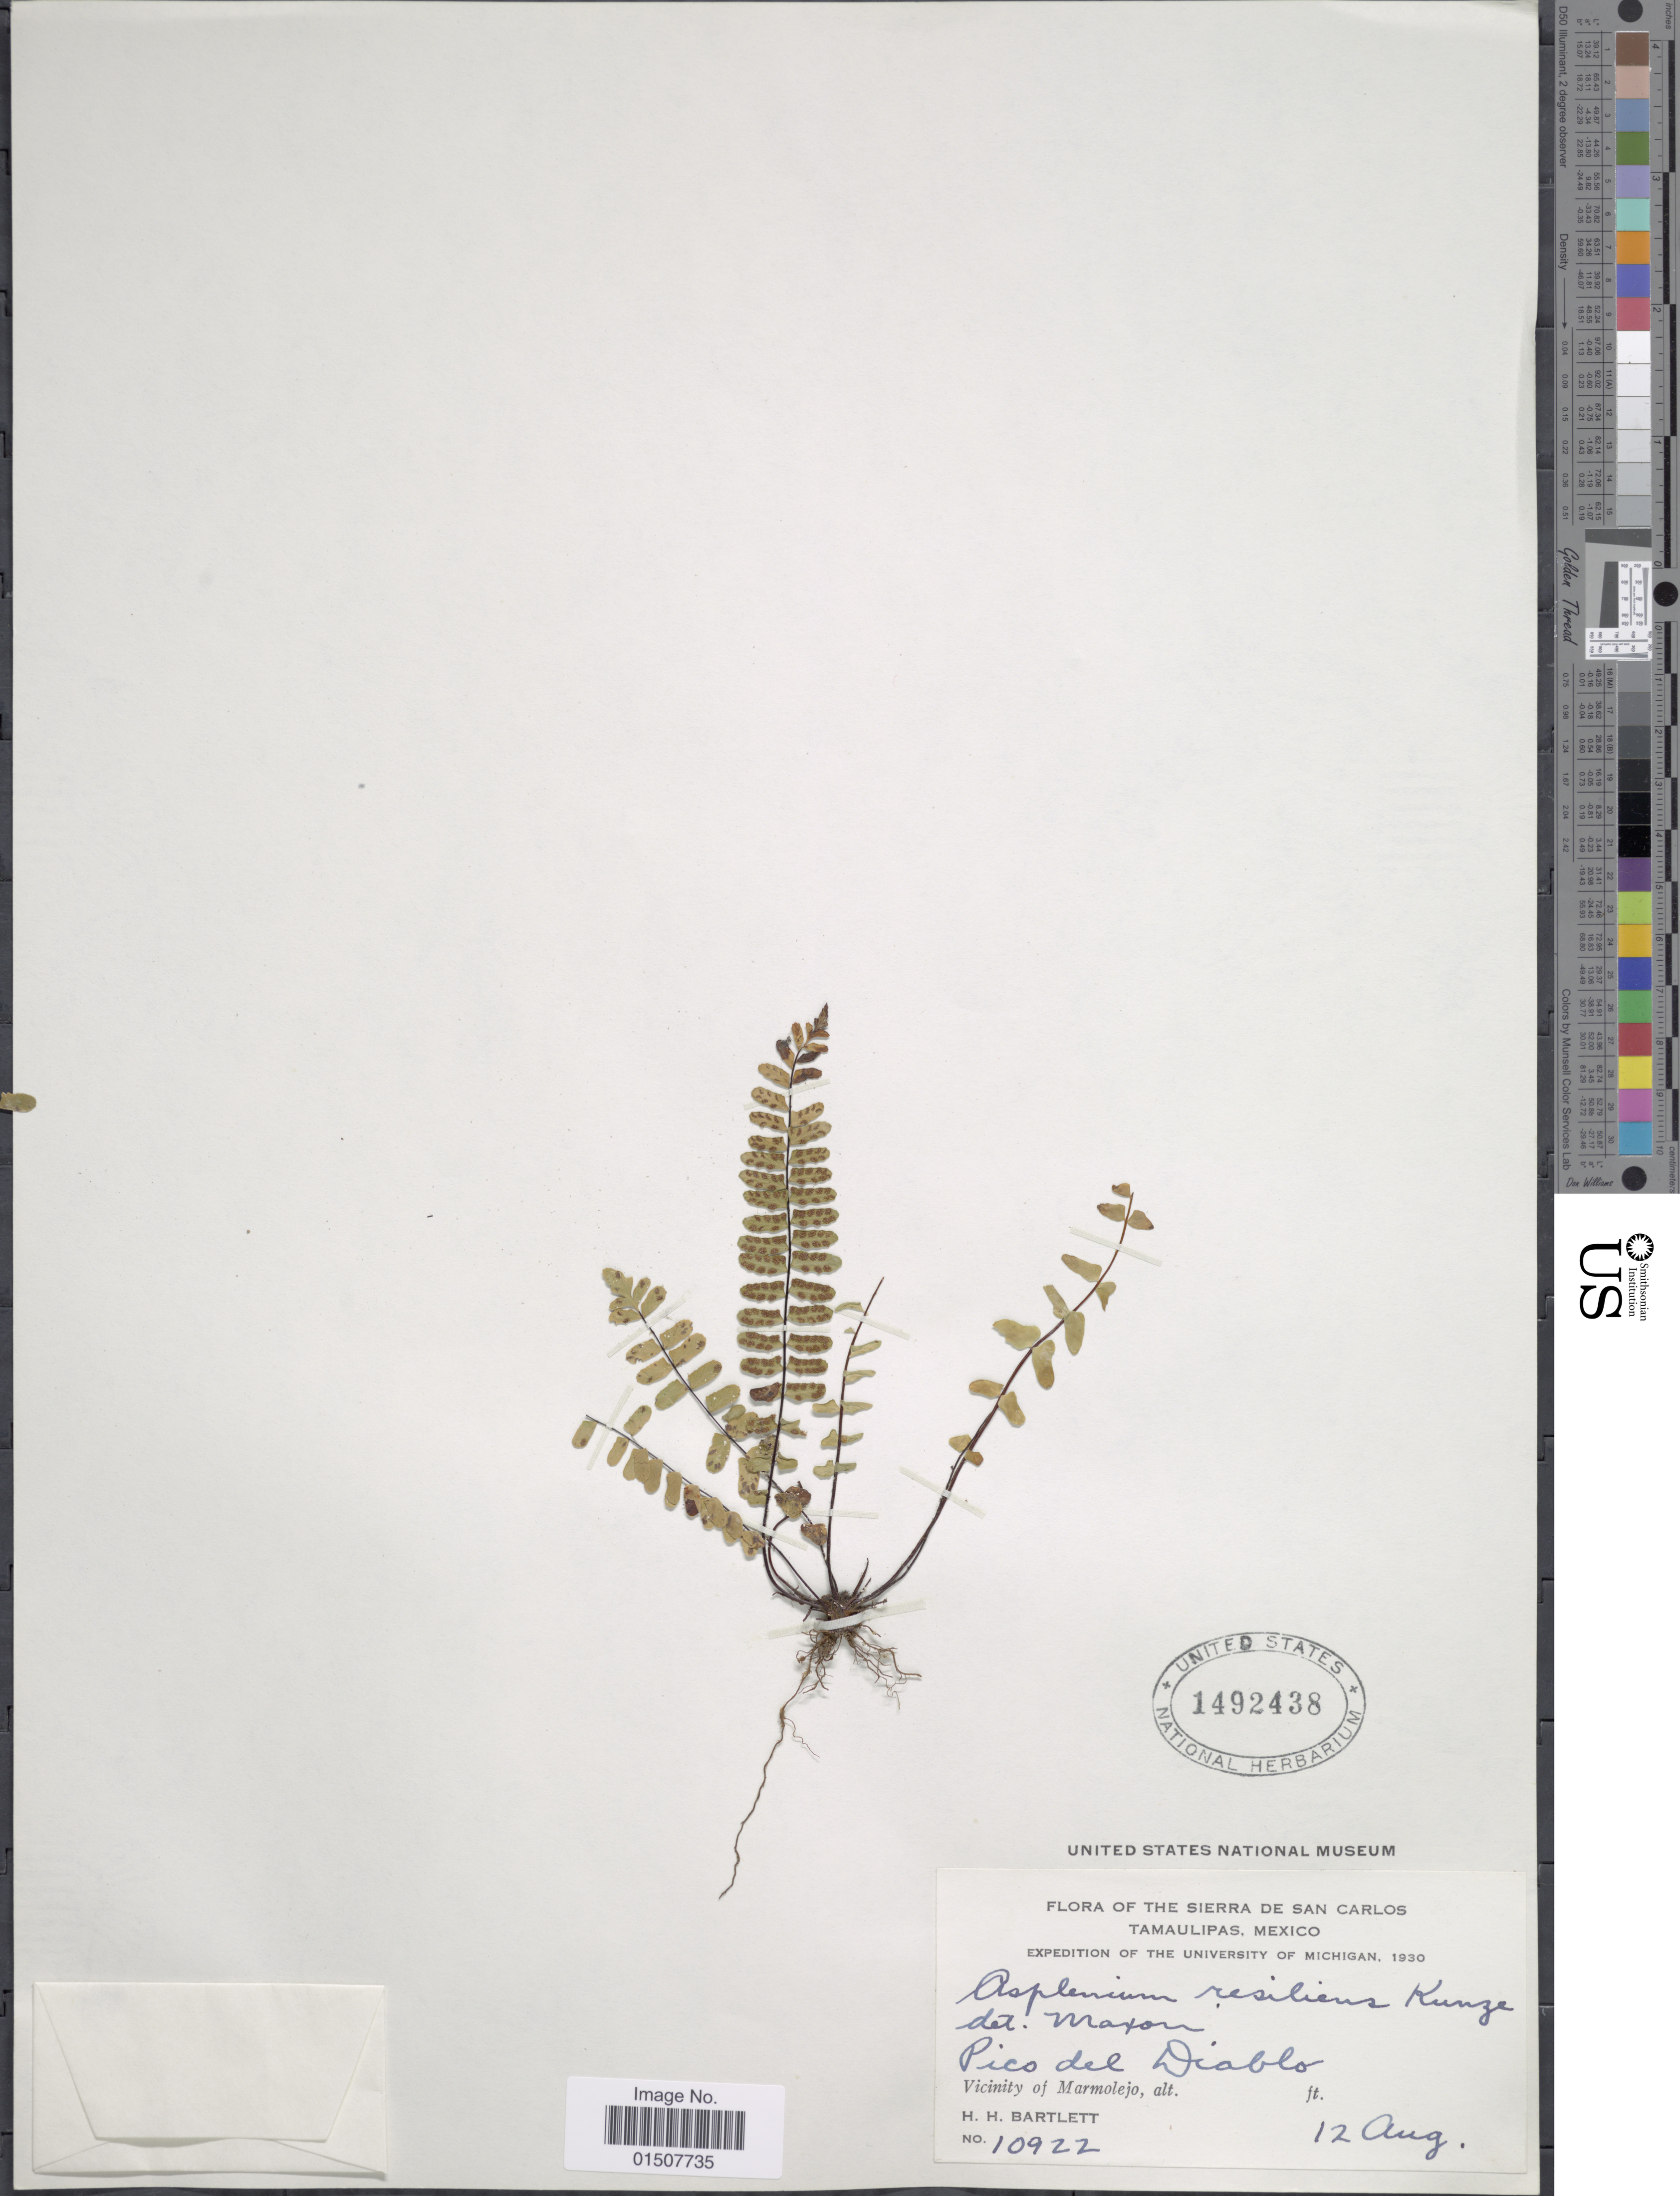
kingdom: Plantae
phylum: Tracheophyta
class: Polypodiopsida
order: Polypodiales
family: Aspleniaceae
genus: Asplenium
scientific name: Asplenium resiliens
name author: Kunze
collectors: H. H. Bartlett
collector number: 10922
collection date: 1930-08-12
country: Mexico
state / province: Tamaulipas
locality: The Sierra de San Carlos, Pico del Diablo, Vicinity of Marmolejo.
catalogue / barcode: US 1492438